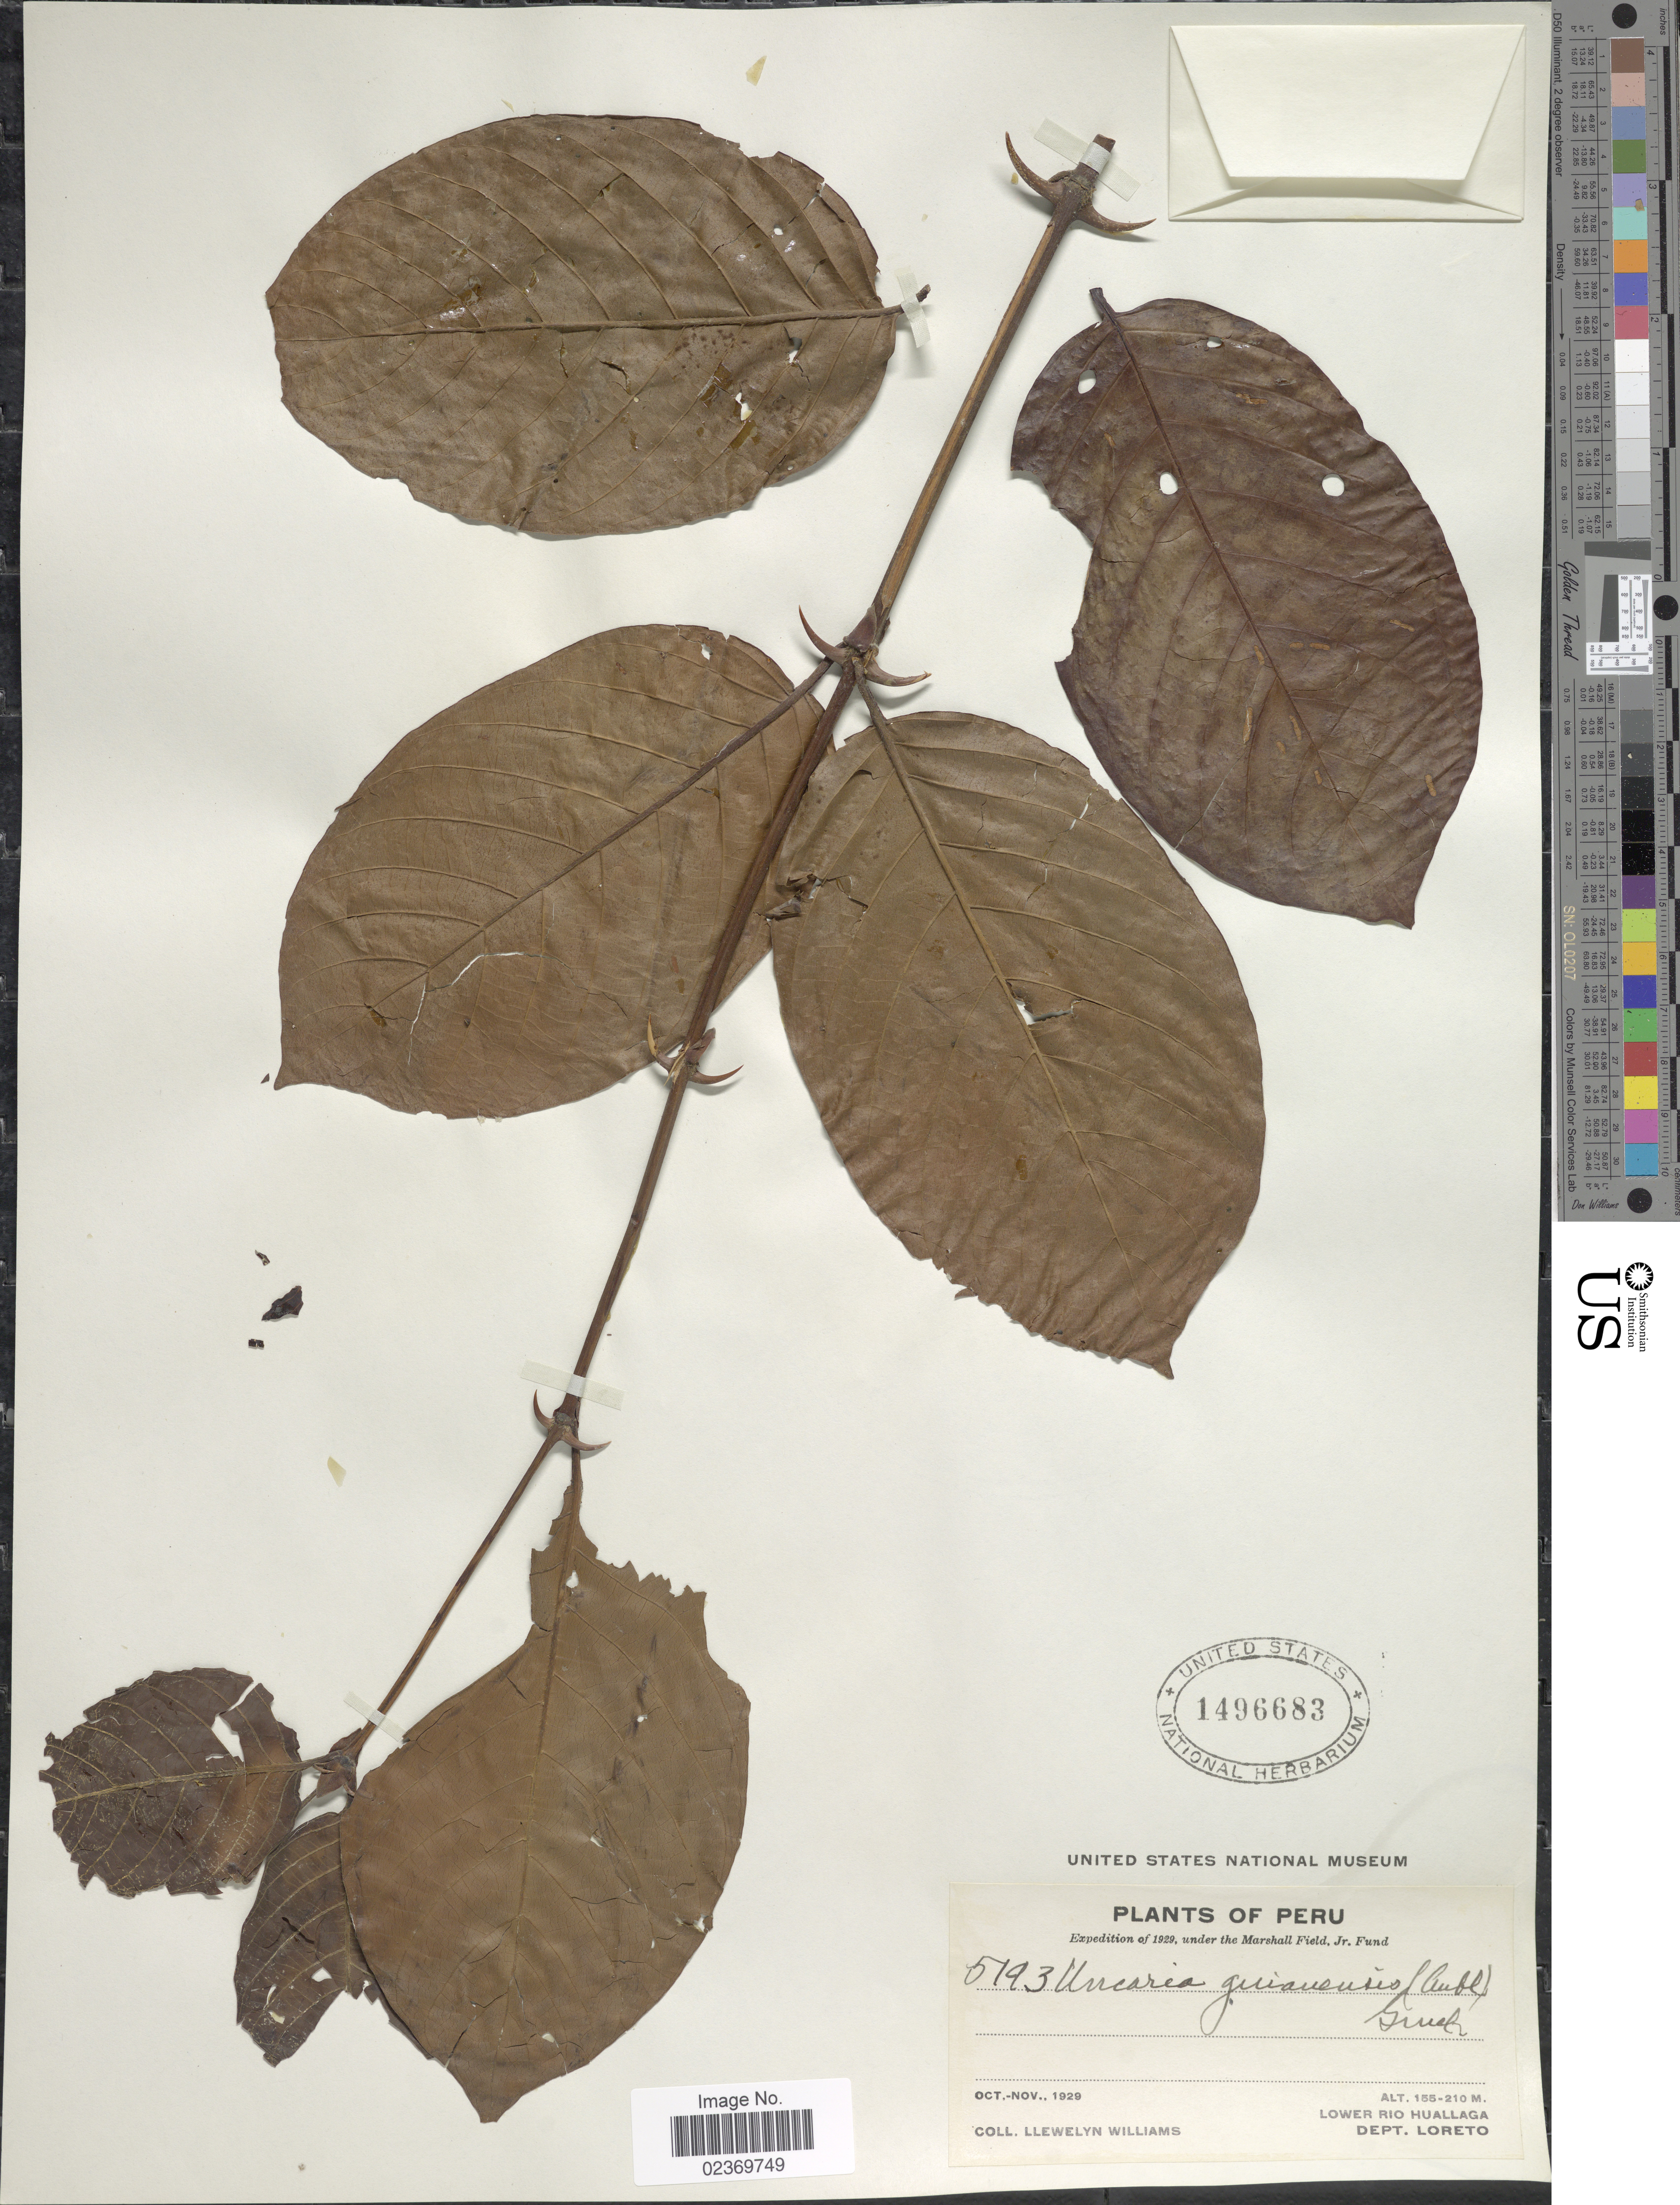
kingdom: Plantae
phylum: Tracheophyta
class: Magnoliopsida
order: Gentianales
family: Rubiaceae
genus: Uncaria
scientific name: Uncaria guianensis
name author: (Aubl.) J.F. Gmel.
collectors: Ll. Williams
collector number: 5193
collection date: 1929-10/1929-11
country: Peru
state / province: Loreto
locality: Lower Rio Huallaga, Dept. Loreto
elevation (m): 155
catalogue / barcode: US 1496683